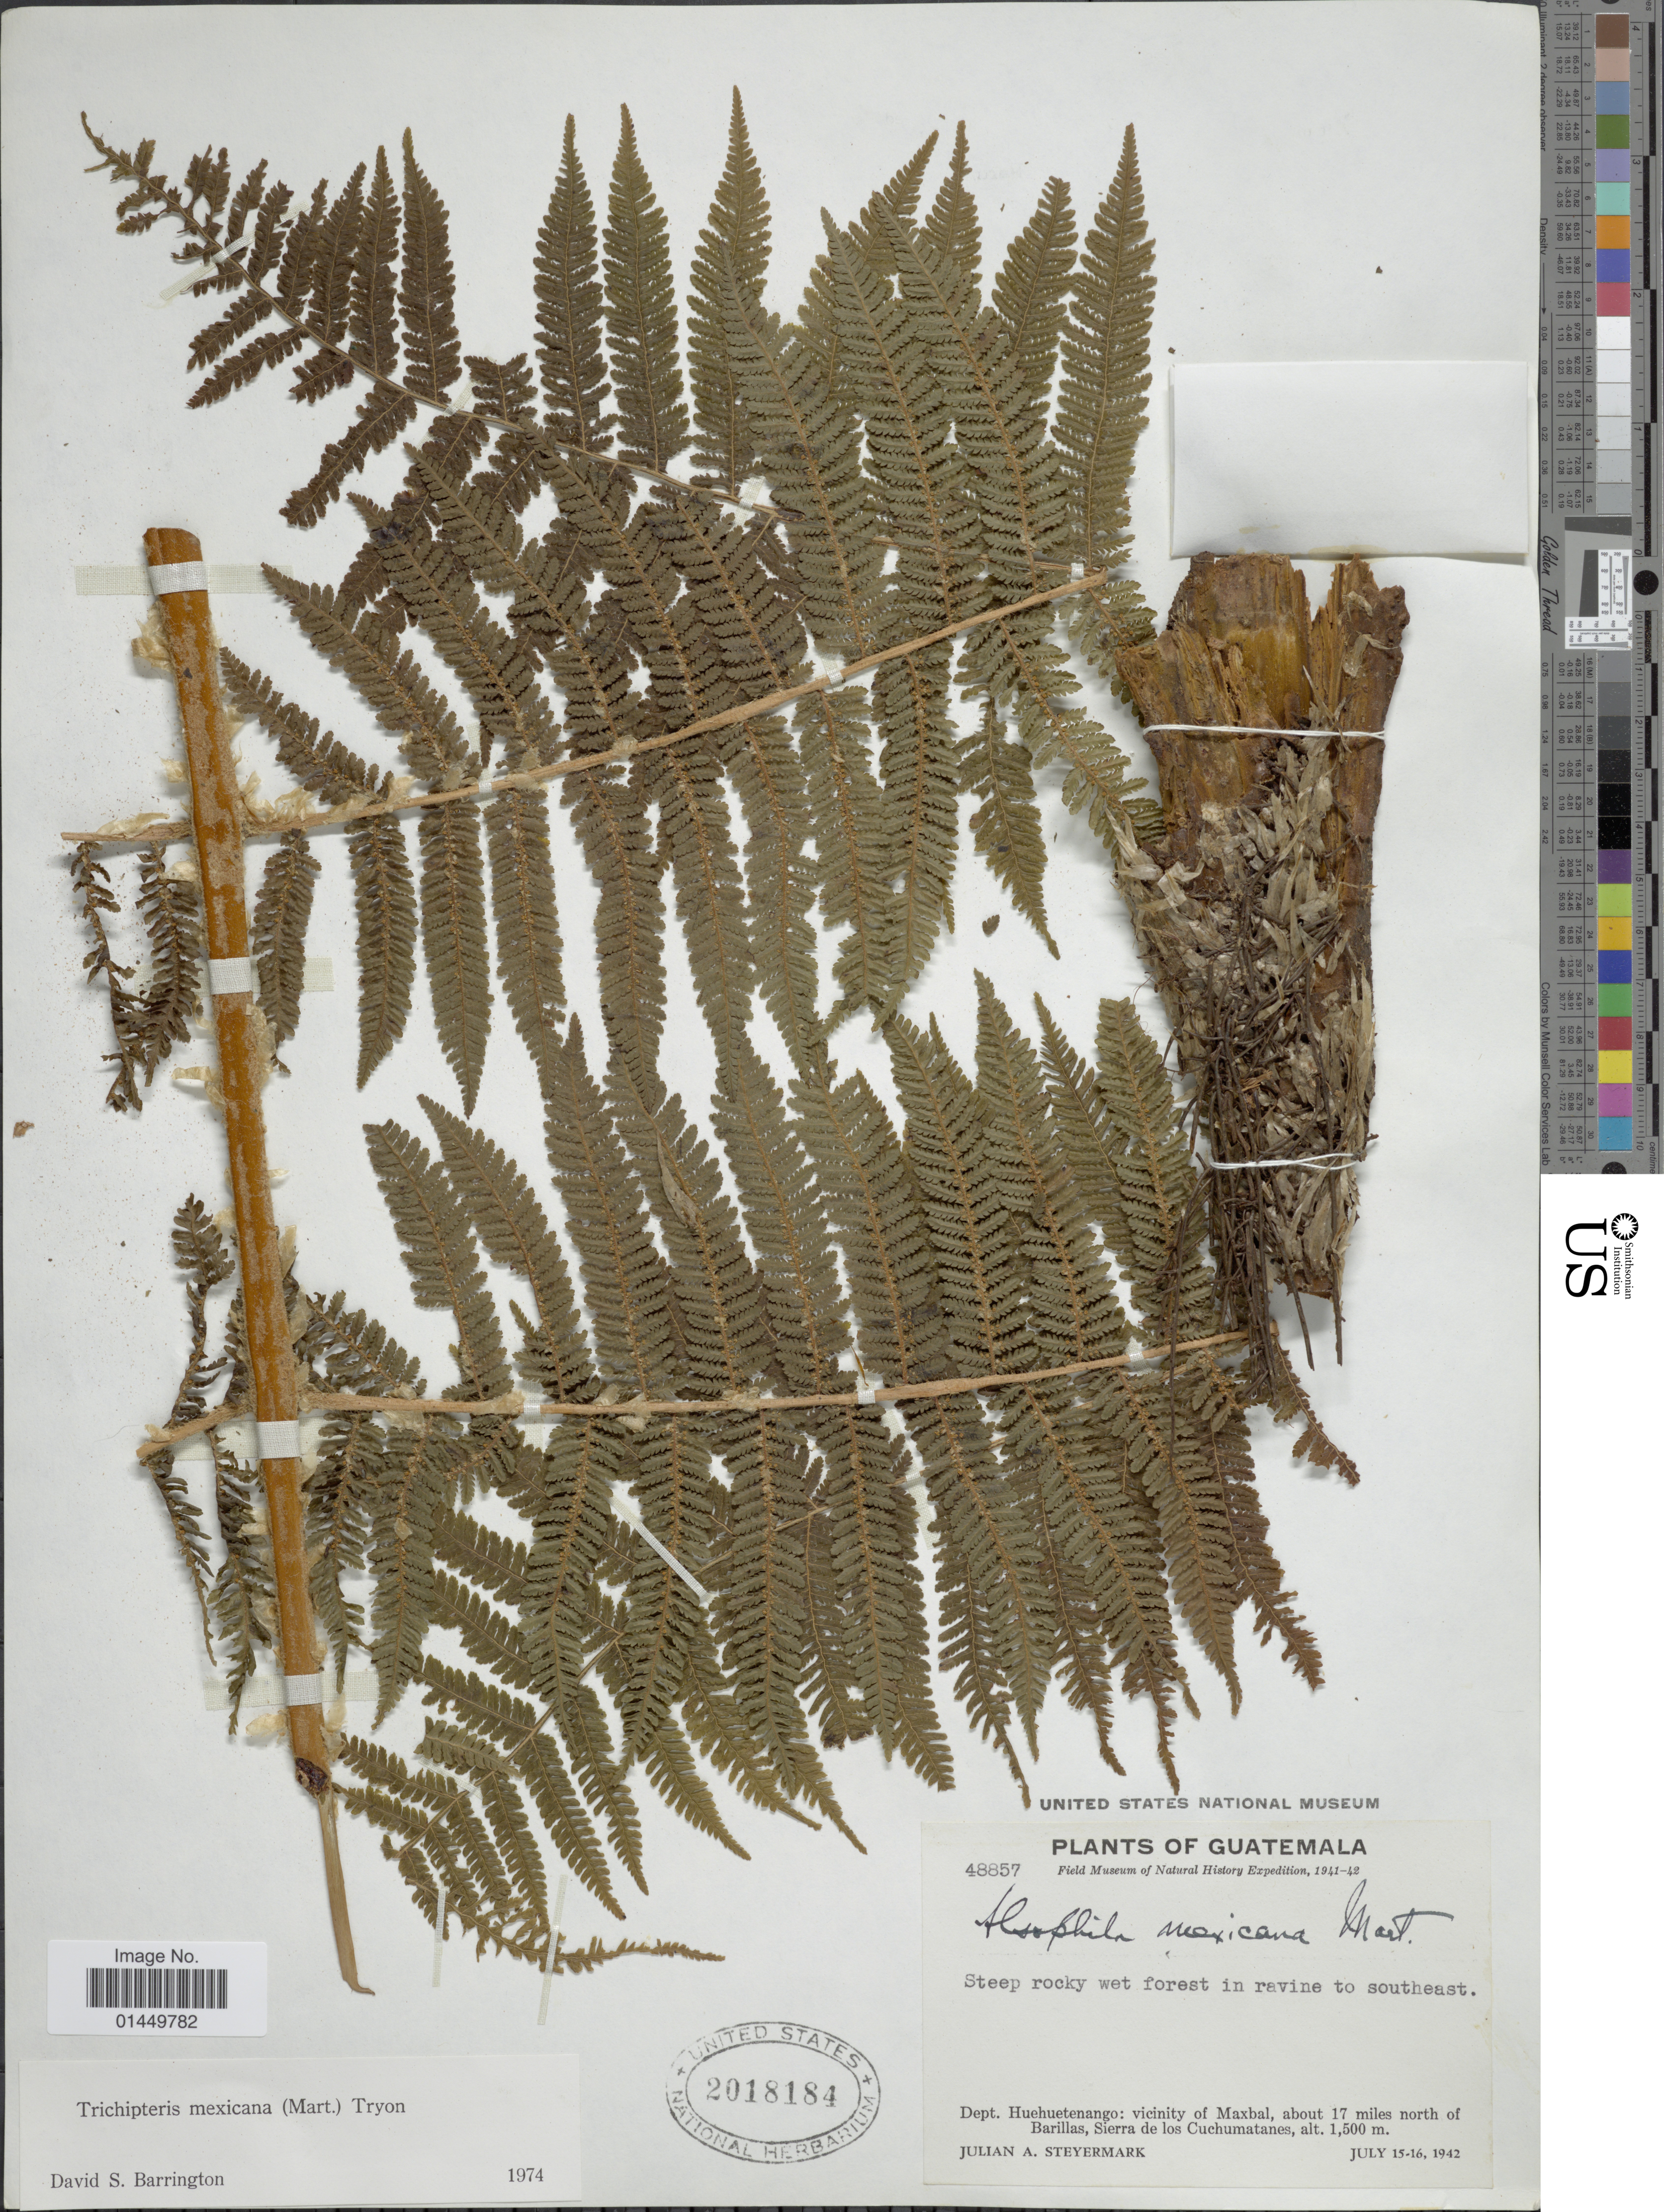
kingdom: Plantae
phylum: Tracheophyta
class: Polypodiopsida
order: Cyatheales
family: Cyatheaceae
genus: Cyathea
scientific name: Cyathea valdecrenata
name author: Domin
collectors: J. Steyermark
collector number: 48857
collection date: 1942-07-15/1942-07-16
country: Guatemala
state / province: Huehuetenango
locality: Dept. Huehuetenango: vicinity of Maxbal, about 17 miles north of Barillas, Sierra de los Cuchumatanes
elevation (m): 1500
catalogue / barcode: US 2018184